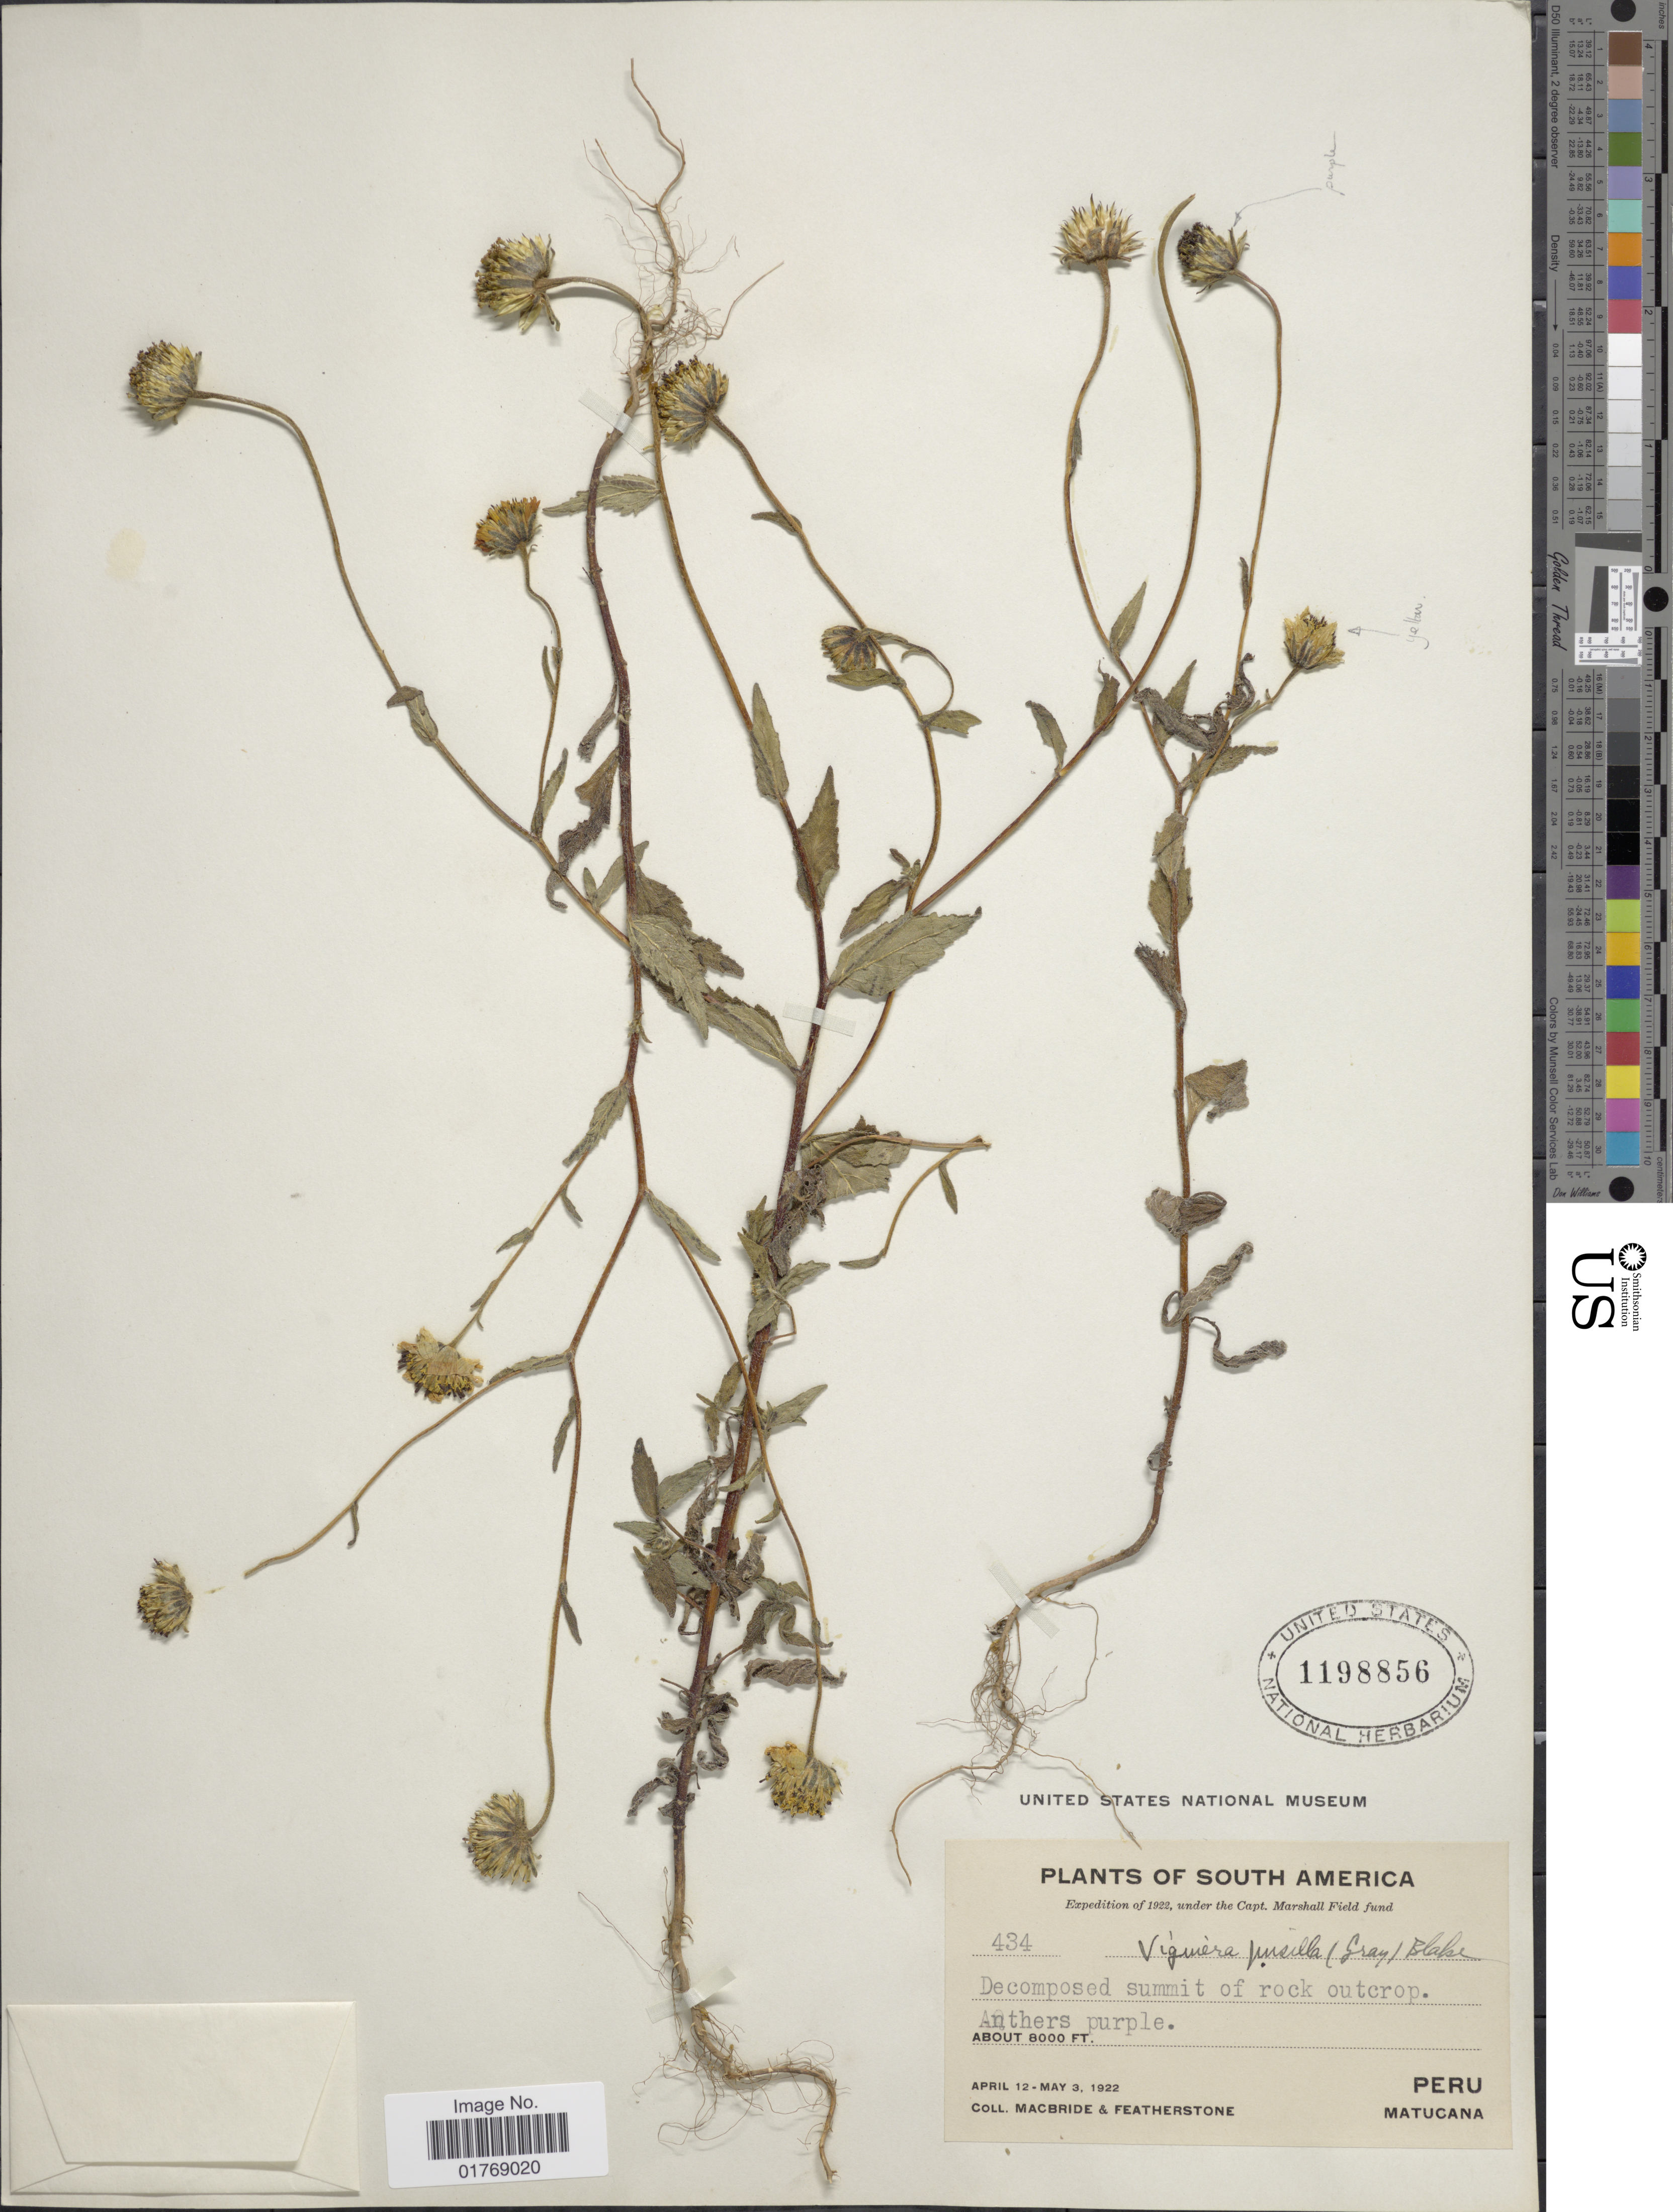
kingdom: Plantae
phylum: Tracheophyta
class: Magnoliopsida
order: Asterales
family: Asteraceae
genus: Viguiera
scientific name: Viguiera pusilla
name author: (A. Gray) S.F. Blake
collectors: Macbride, -- & -. Featherstone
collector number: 434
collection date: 1922-04-12/1922-05-03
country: Peru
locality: Decomposed summit of rock outcrop. Peru, Matucana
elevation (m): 2438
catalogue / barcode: US 1198856